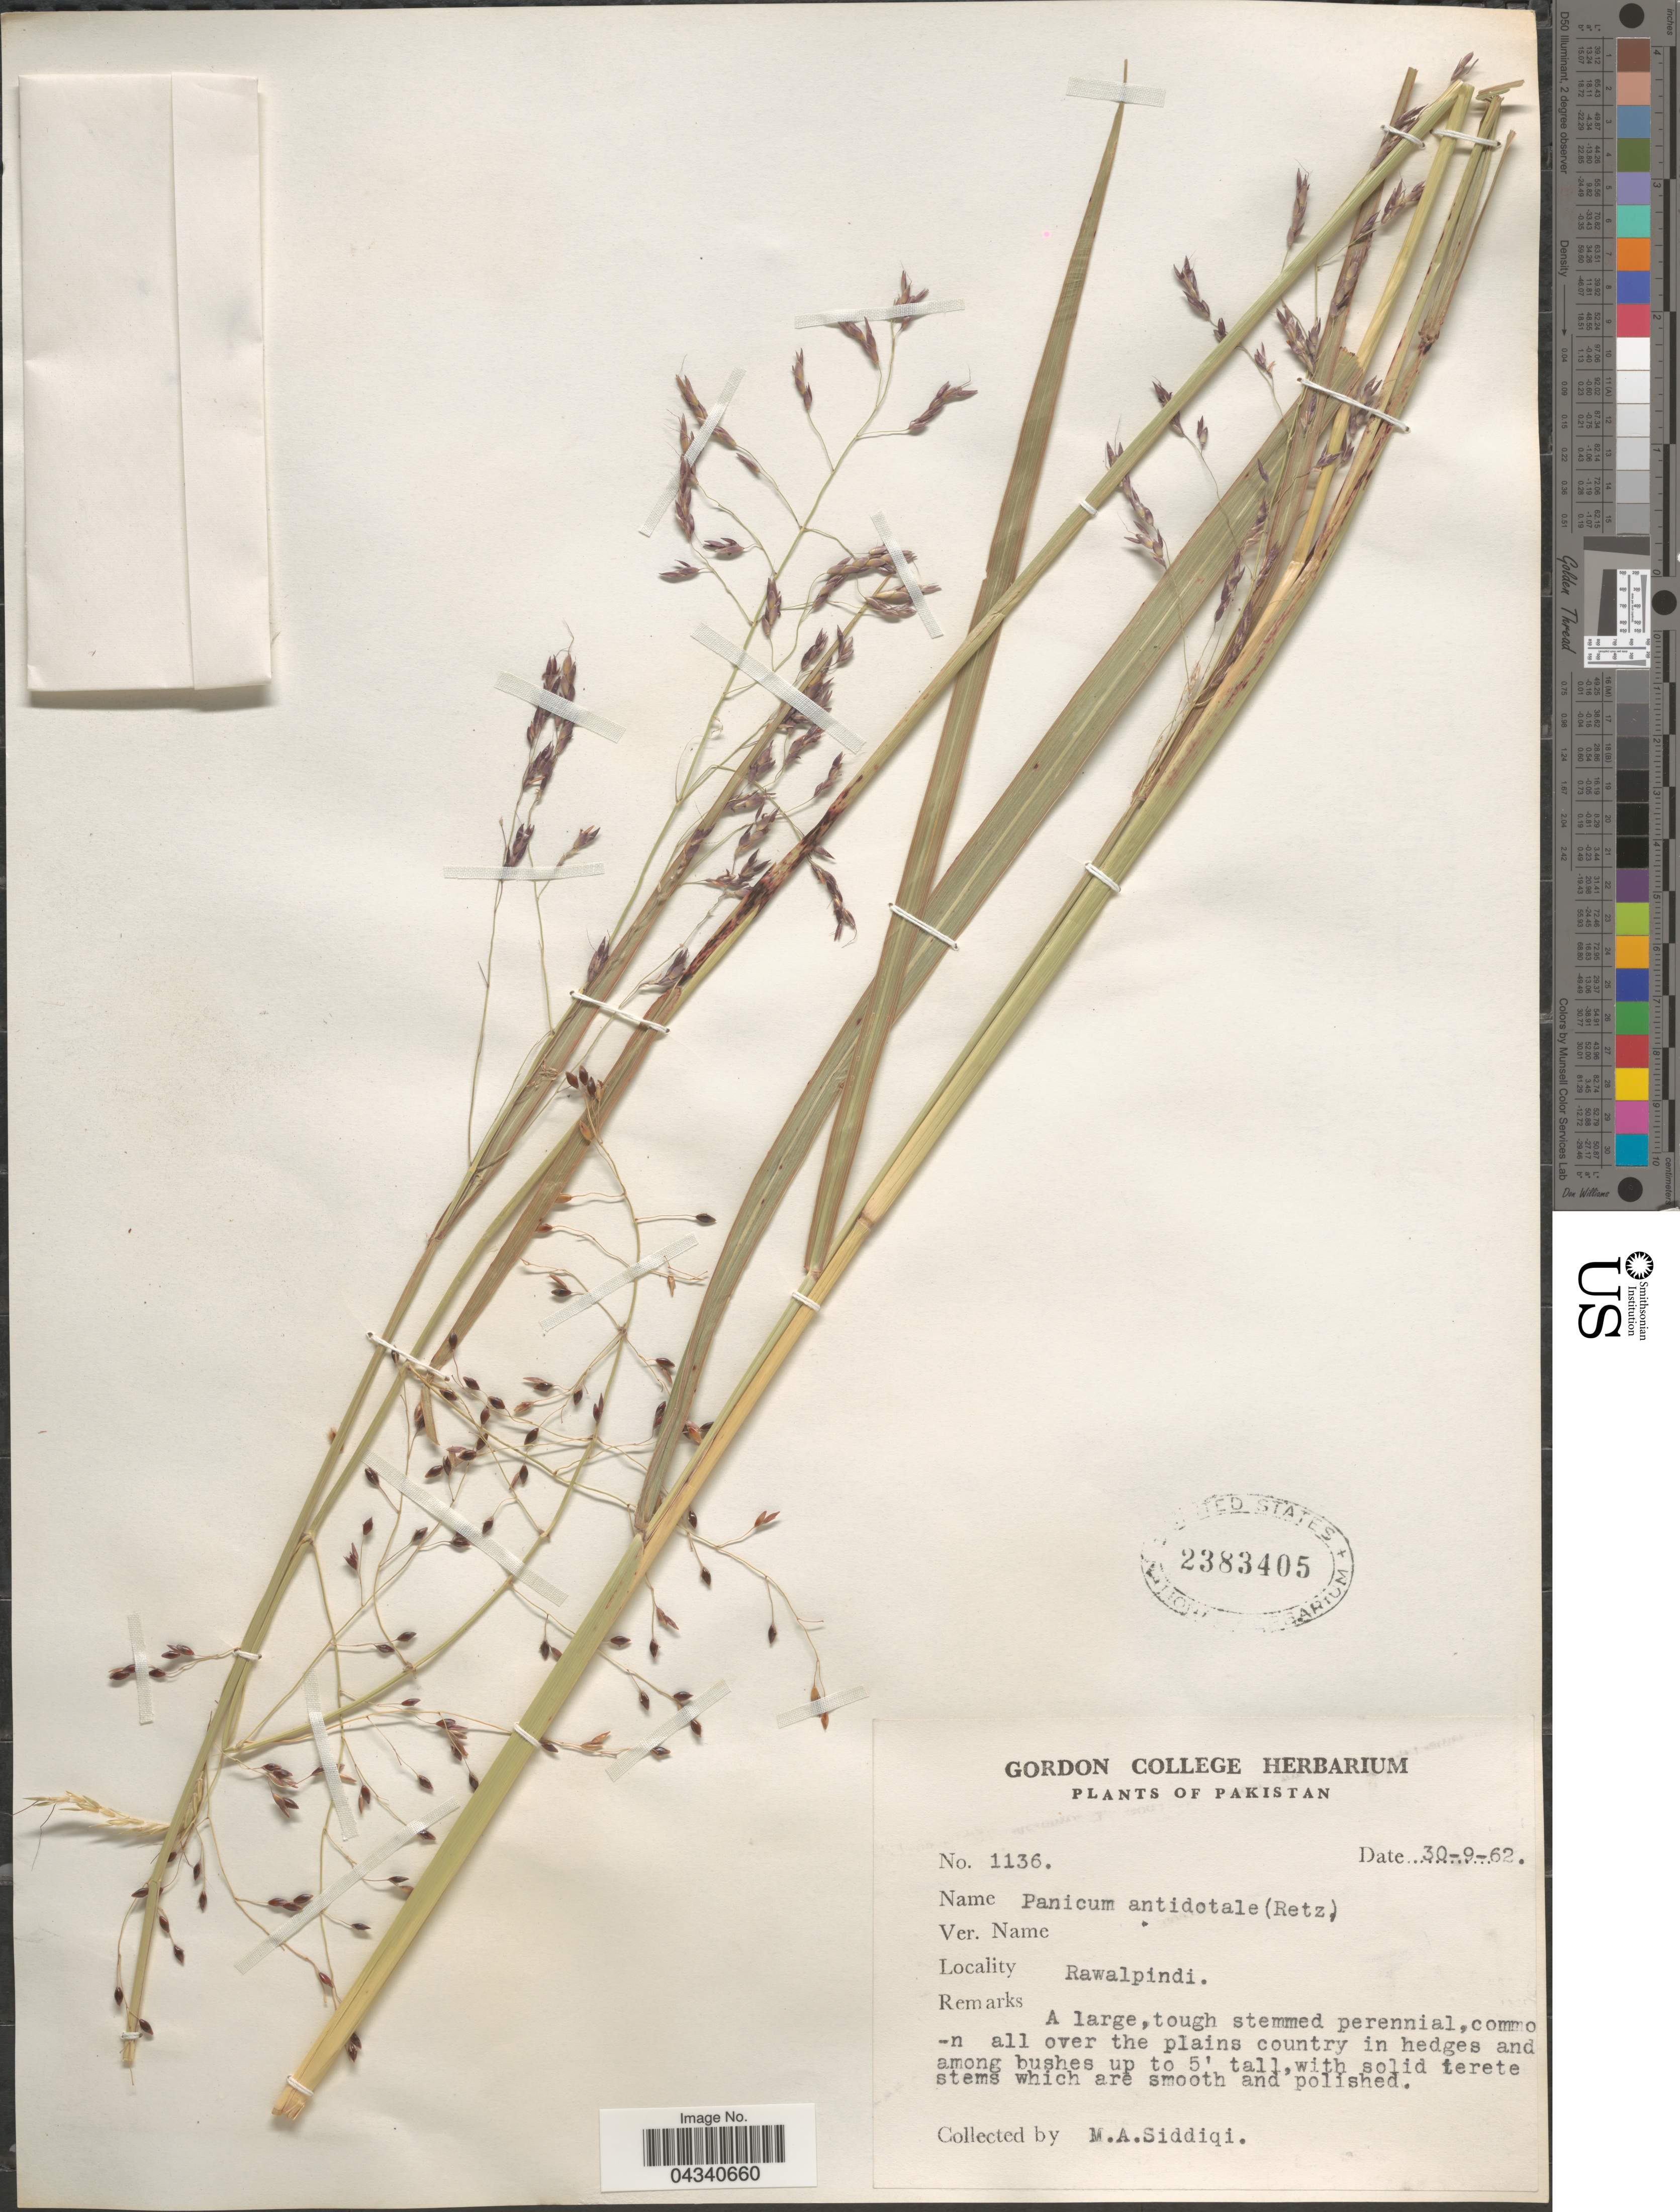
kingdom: Plantae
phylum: Tracheophyta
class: Liliopsida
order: Poales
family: Poaceae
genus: Sorghum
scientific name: Sorghum sp.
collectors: M. Siddiqi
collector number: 1136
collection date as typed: Transcribed d/m/y: 30/9/62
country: Pakistan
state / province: Punjab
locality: Rawalpindi.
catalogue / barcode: US 2383405